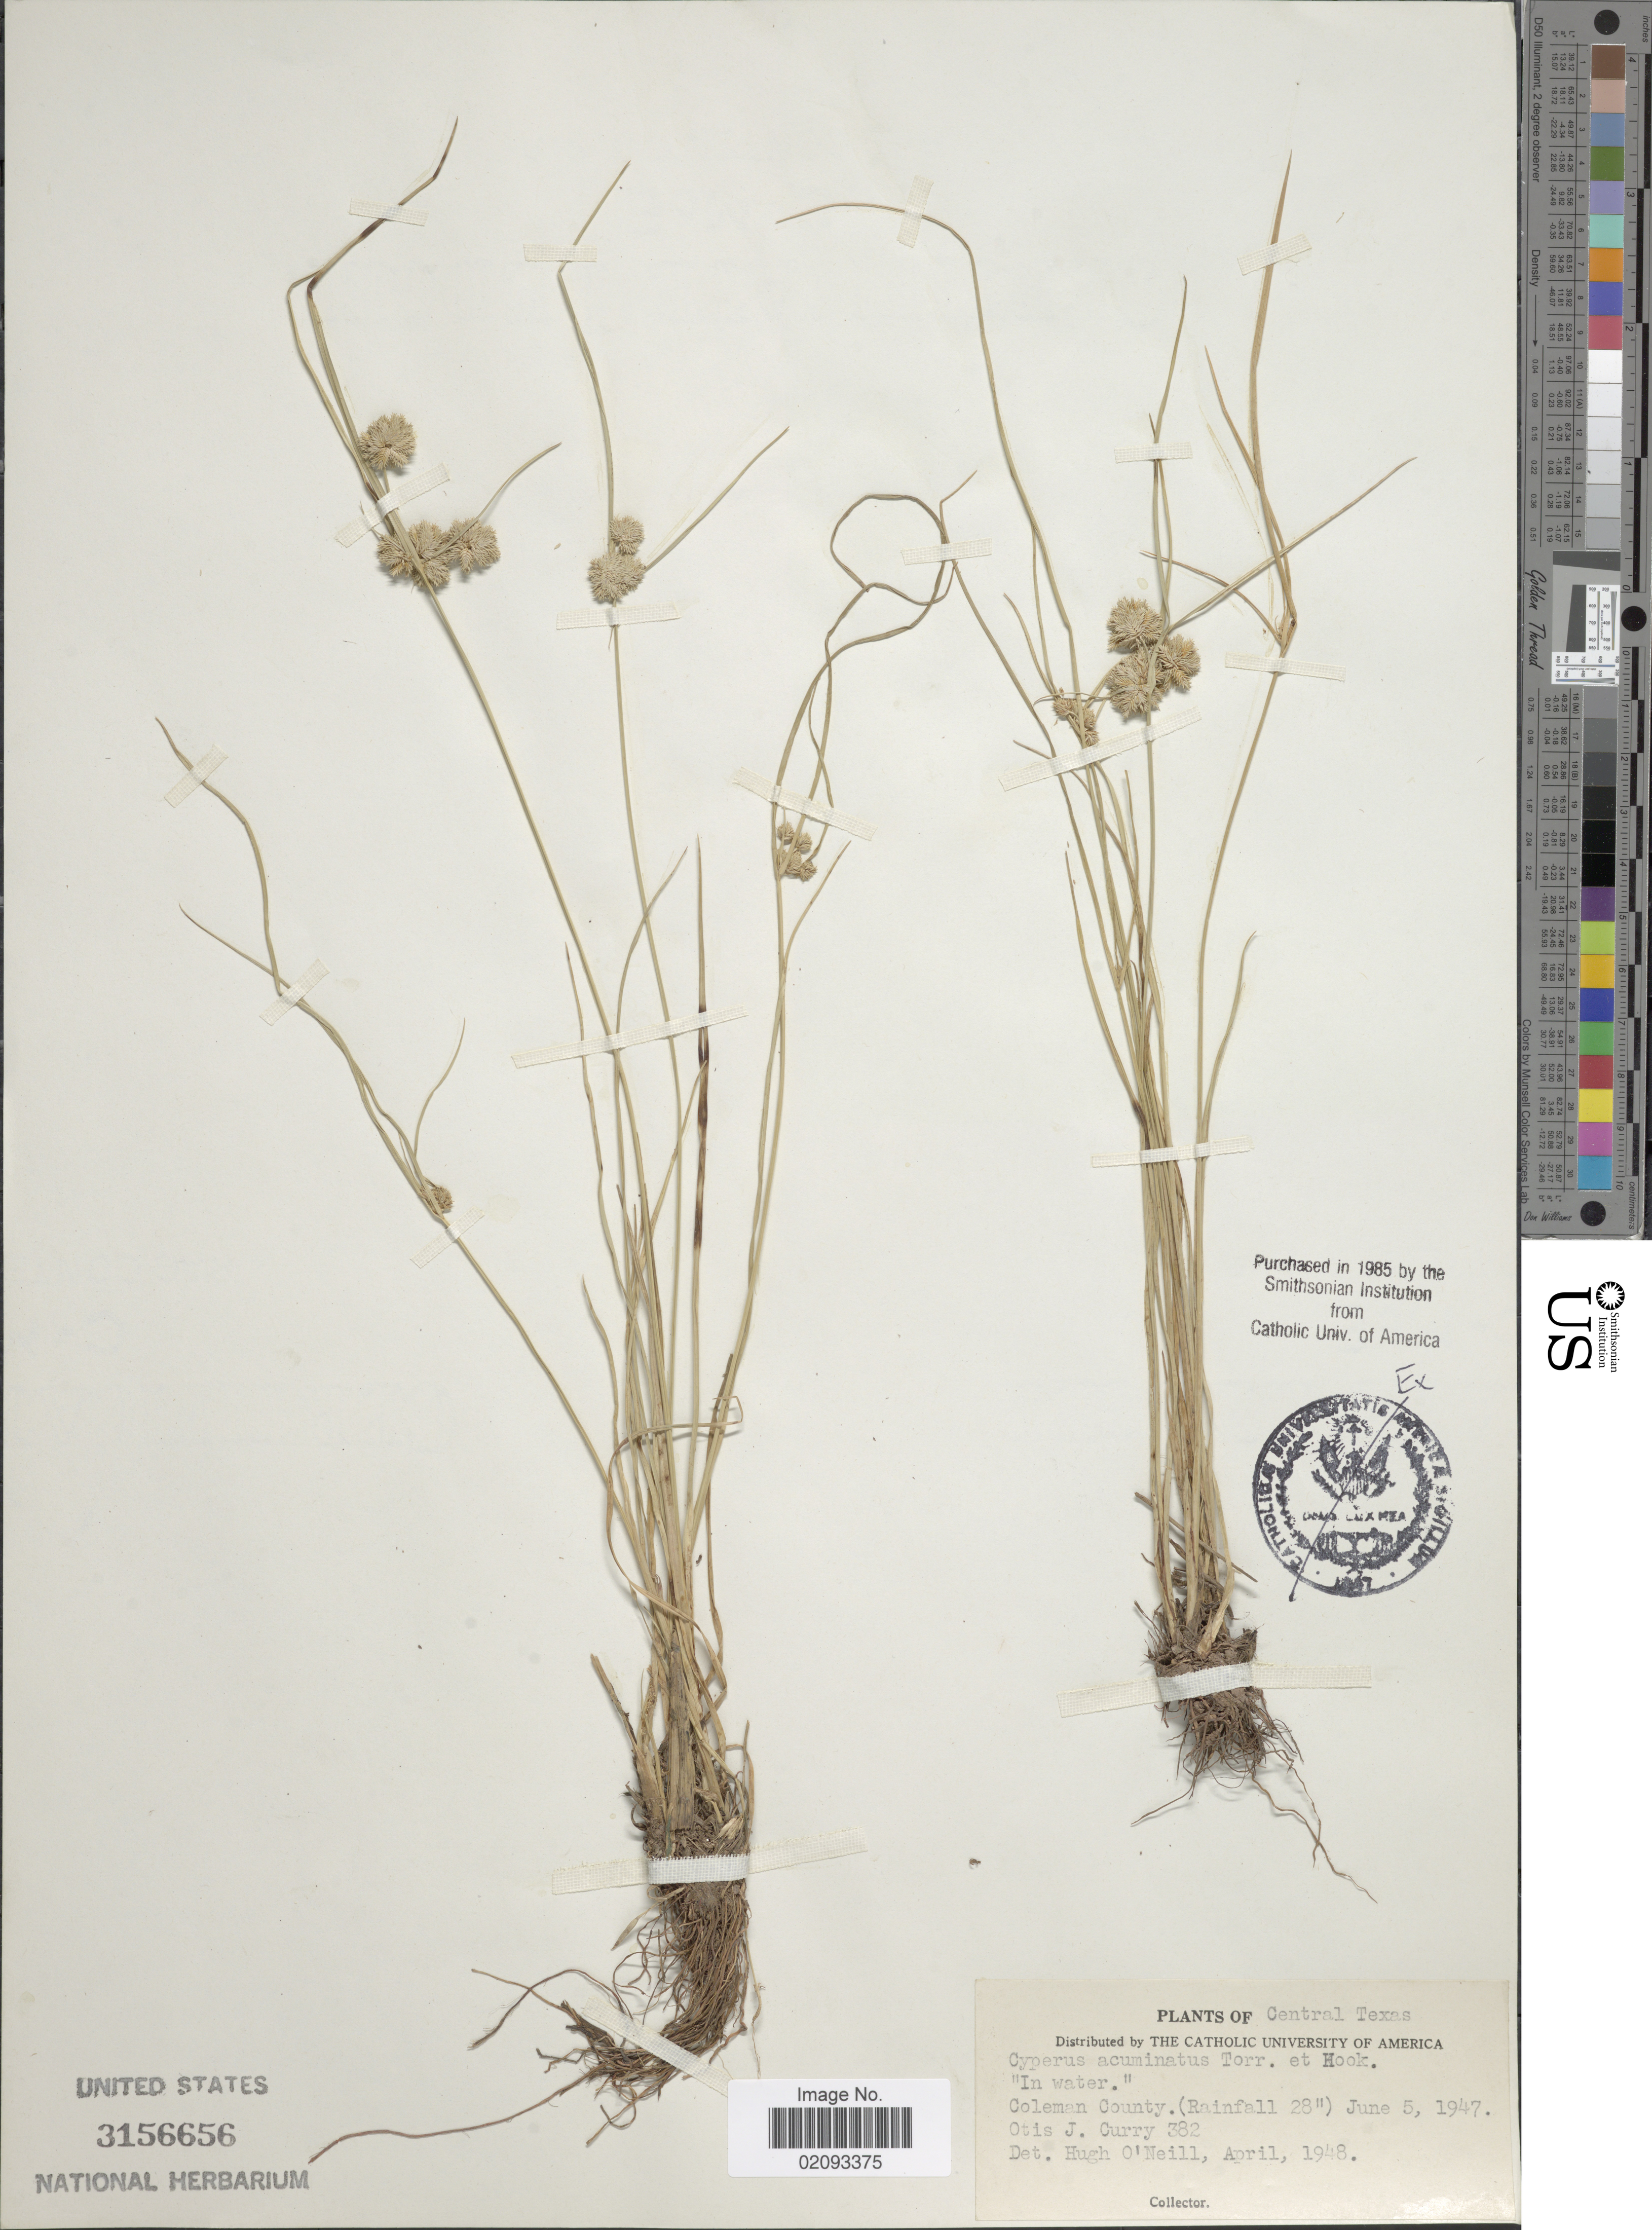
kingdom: Plantae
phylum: Tracheophyta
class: Liliopsida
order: Poales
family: Cyperaceae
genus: Cyperus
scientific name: Cyperus acuminatus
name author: Torr. & Hook.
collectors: O. Curry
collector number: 382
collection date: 1947-06-05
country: United States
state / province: Texas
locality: Central Texas. Coleman County. (Rainfall 28 inches)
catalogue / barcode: US 3156656